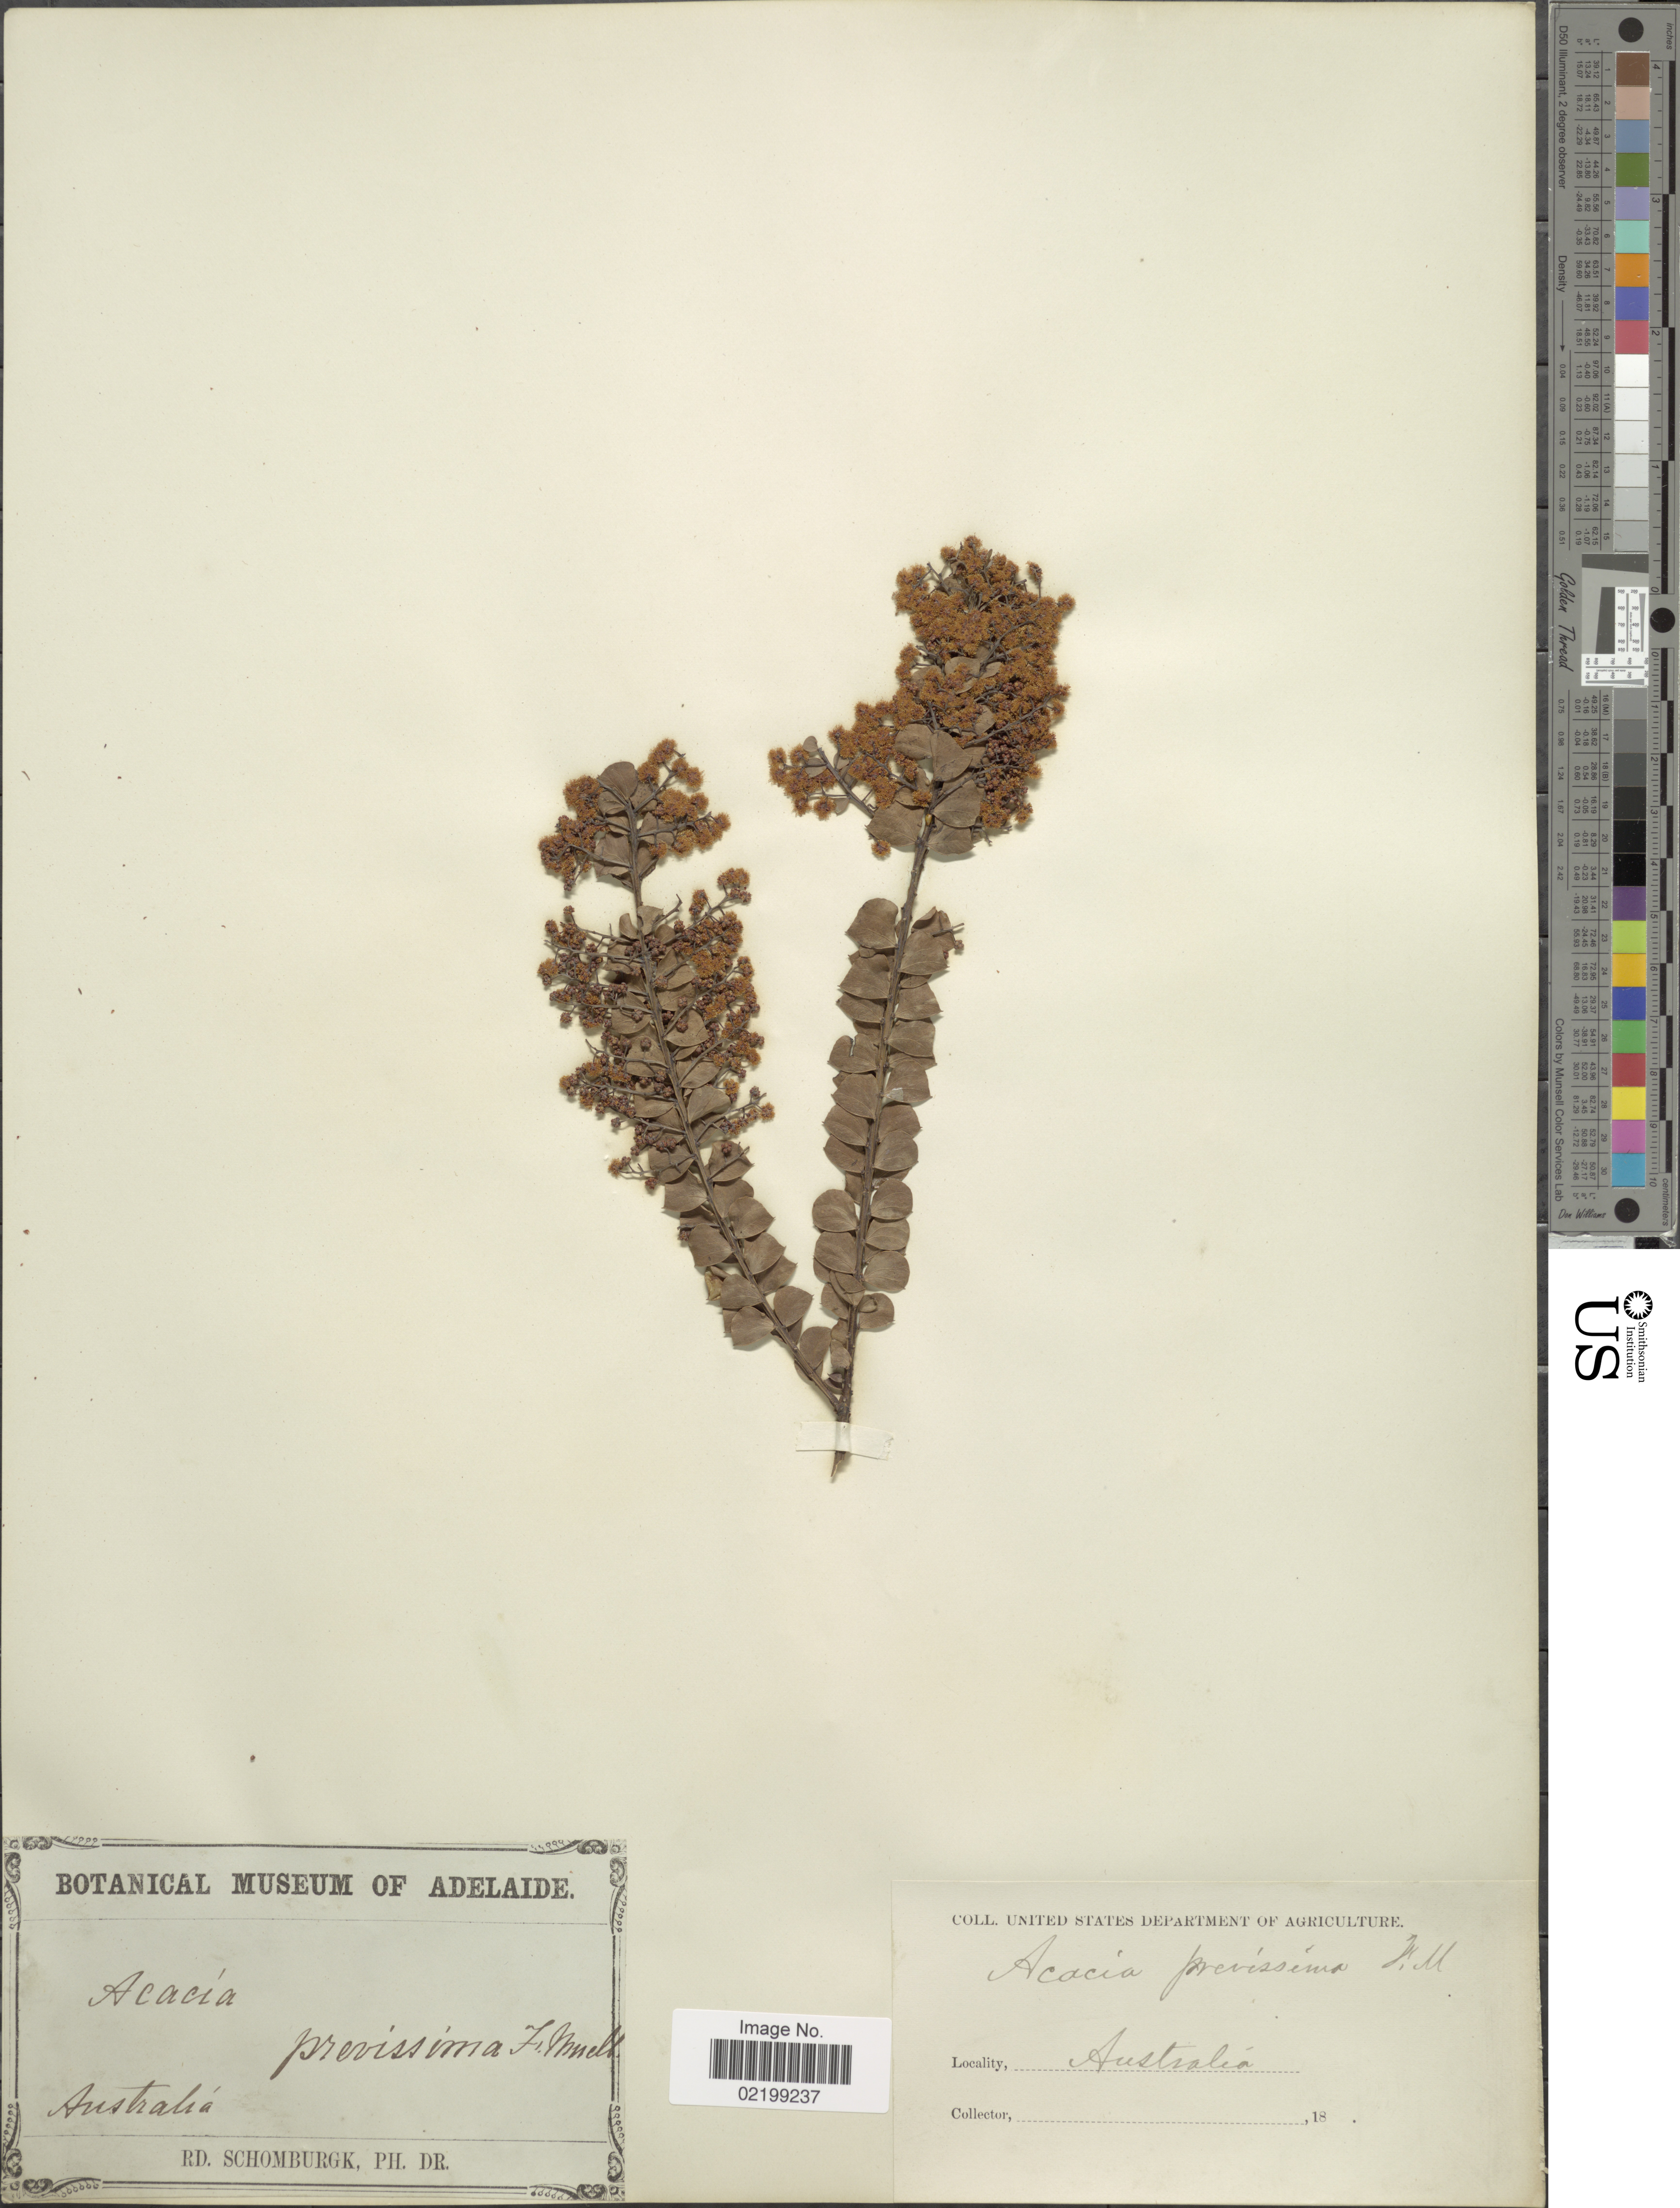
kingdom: Plantae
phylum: Tracheophyta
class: Magnoliopsida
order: Fabales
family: Fabaceae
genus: Acacia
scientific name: Acacia pravissima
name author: F. Muell.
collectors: M. R. Schomburgk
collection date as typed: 18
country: Australia